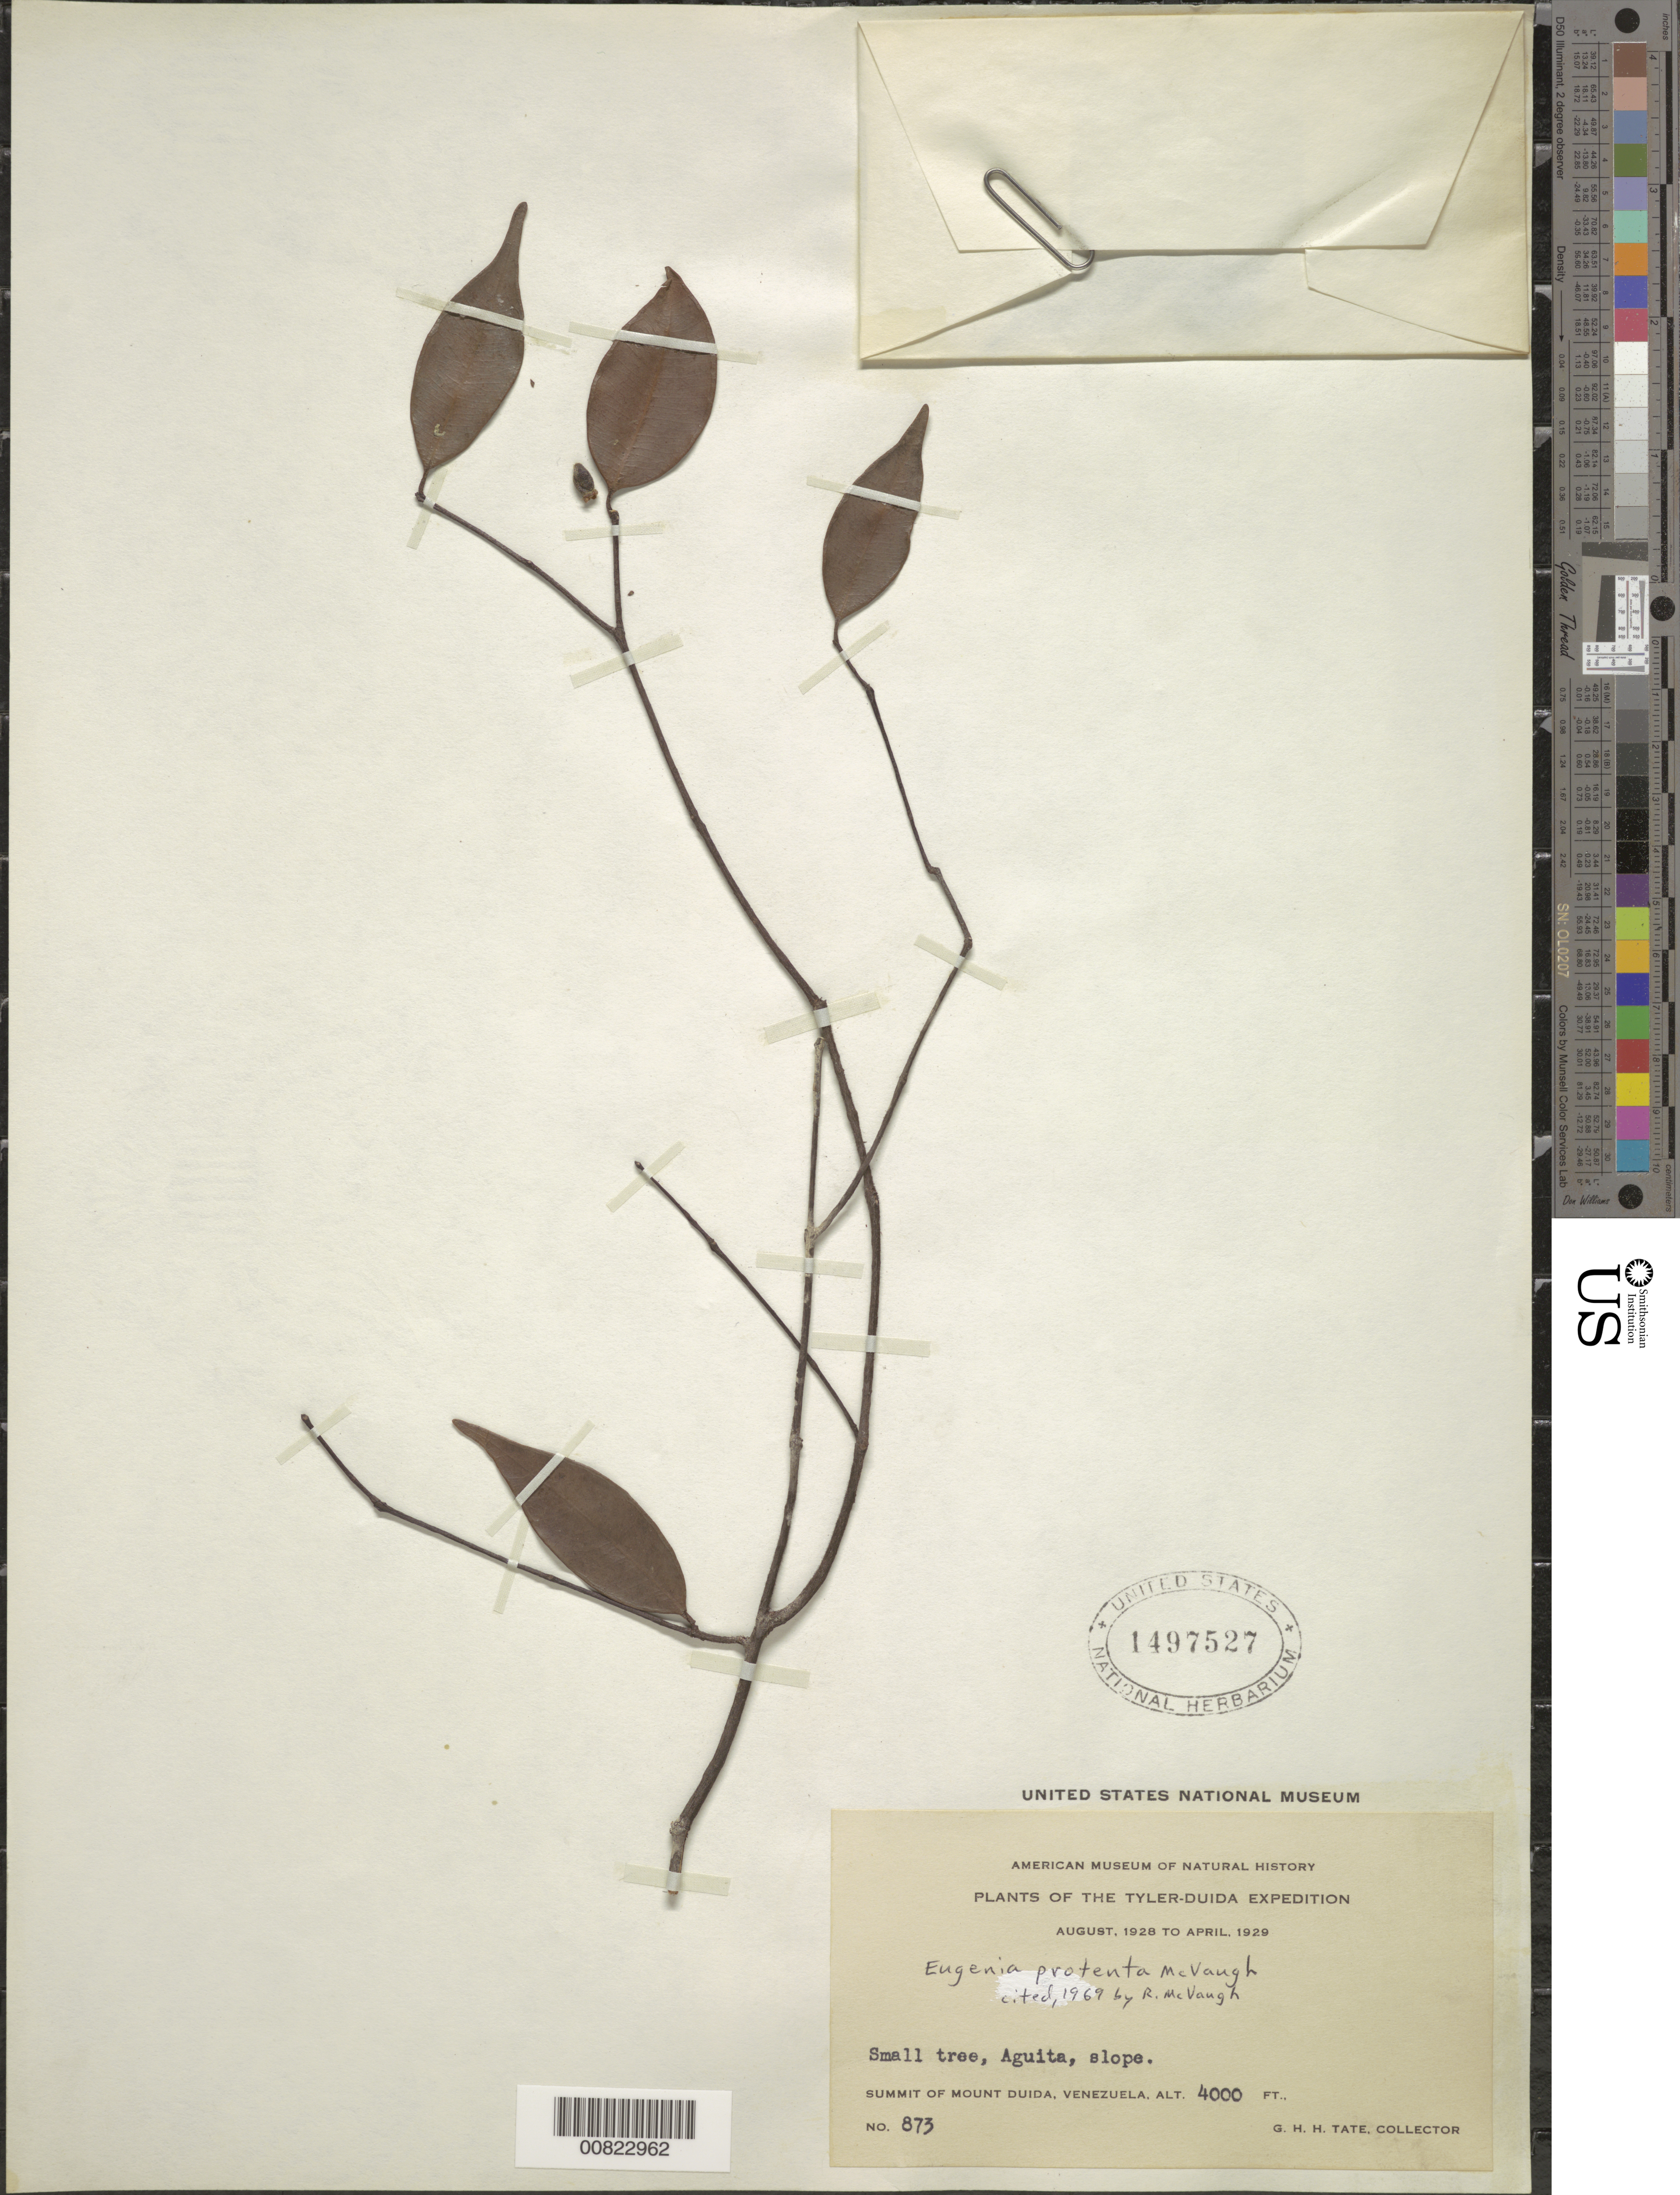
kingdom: Plantae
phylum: Tracheophyta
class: Magnoliopsida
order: Myrtales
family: Myrtaceae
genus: Eugenia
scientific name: Eugenia protenta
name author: McVaugh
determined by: McVaugh, R.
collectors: G. H. H.Tate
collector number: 873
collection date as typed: Aug-28 to Apr-29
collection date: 1928-08/1929-04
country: Venezuela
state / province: Amazonas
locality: Aquita, slopes of Mt. Duida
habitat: Slope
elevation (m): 1219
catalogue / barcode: US 1497527